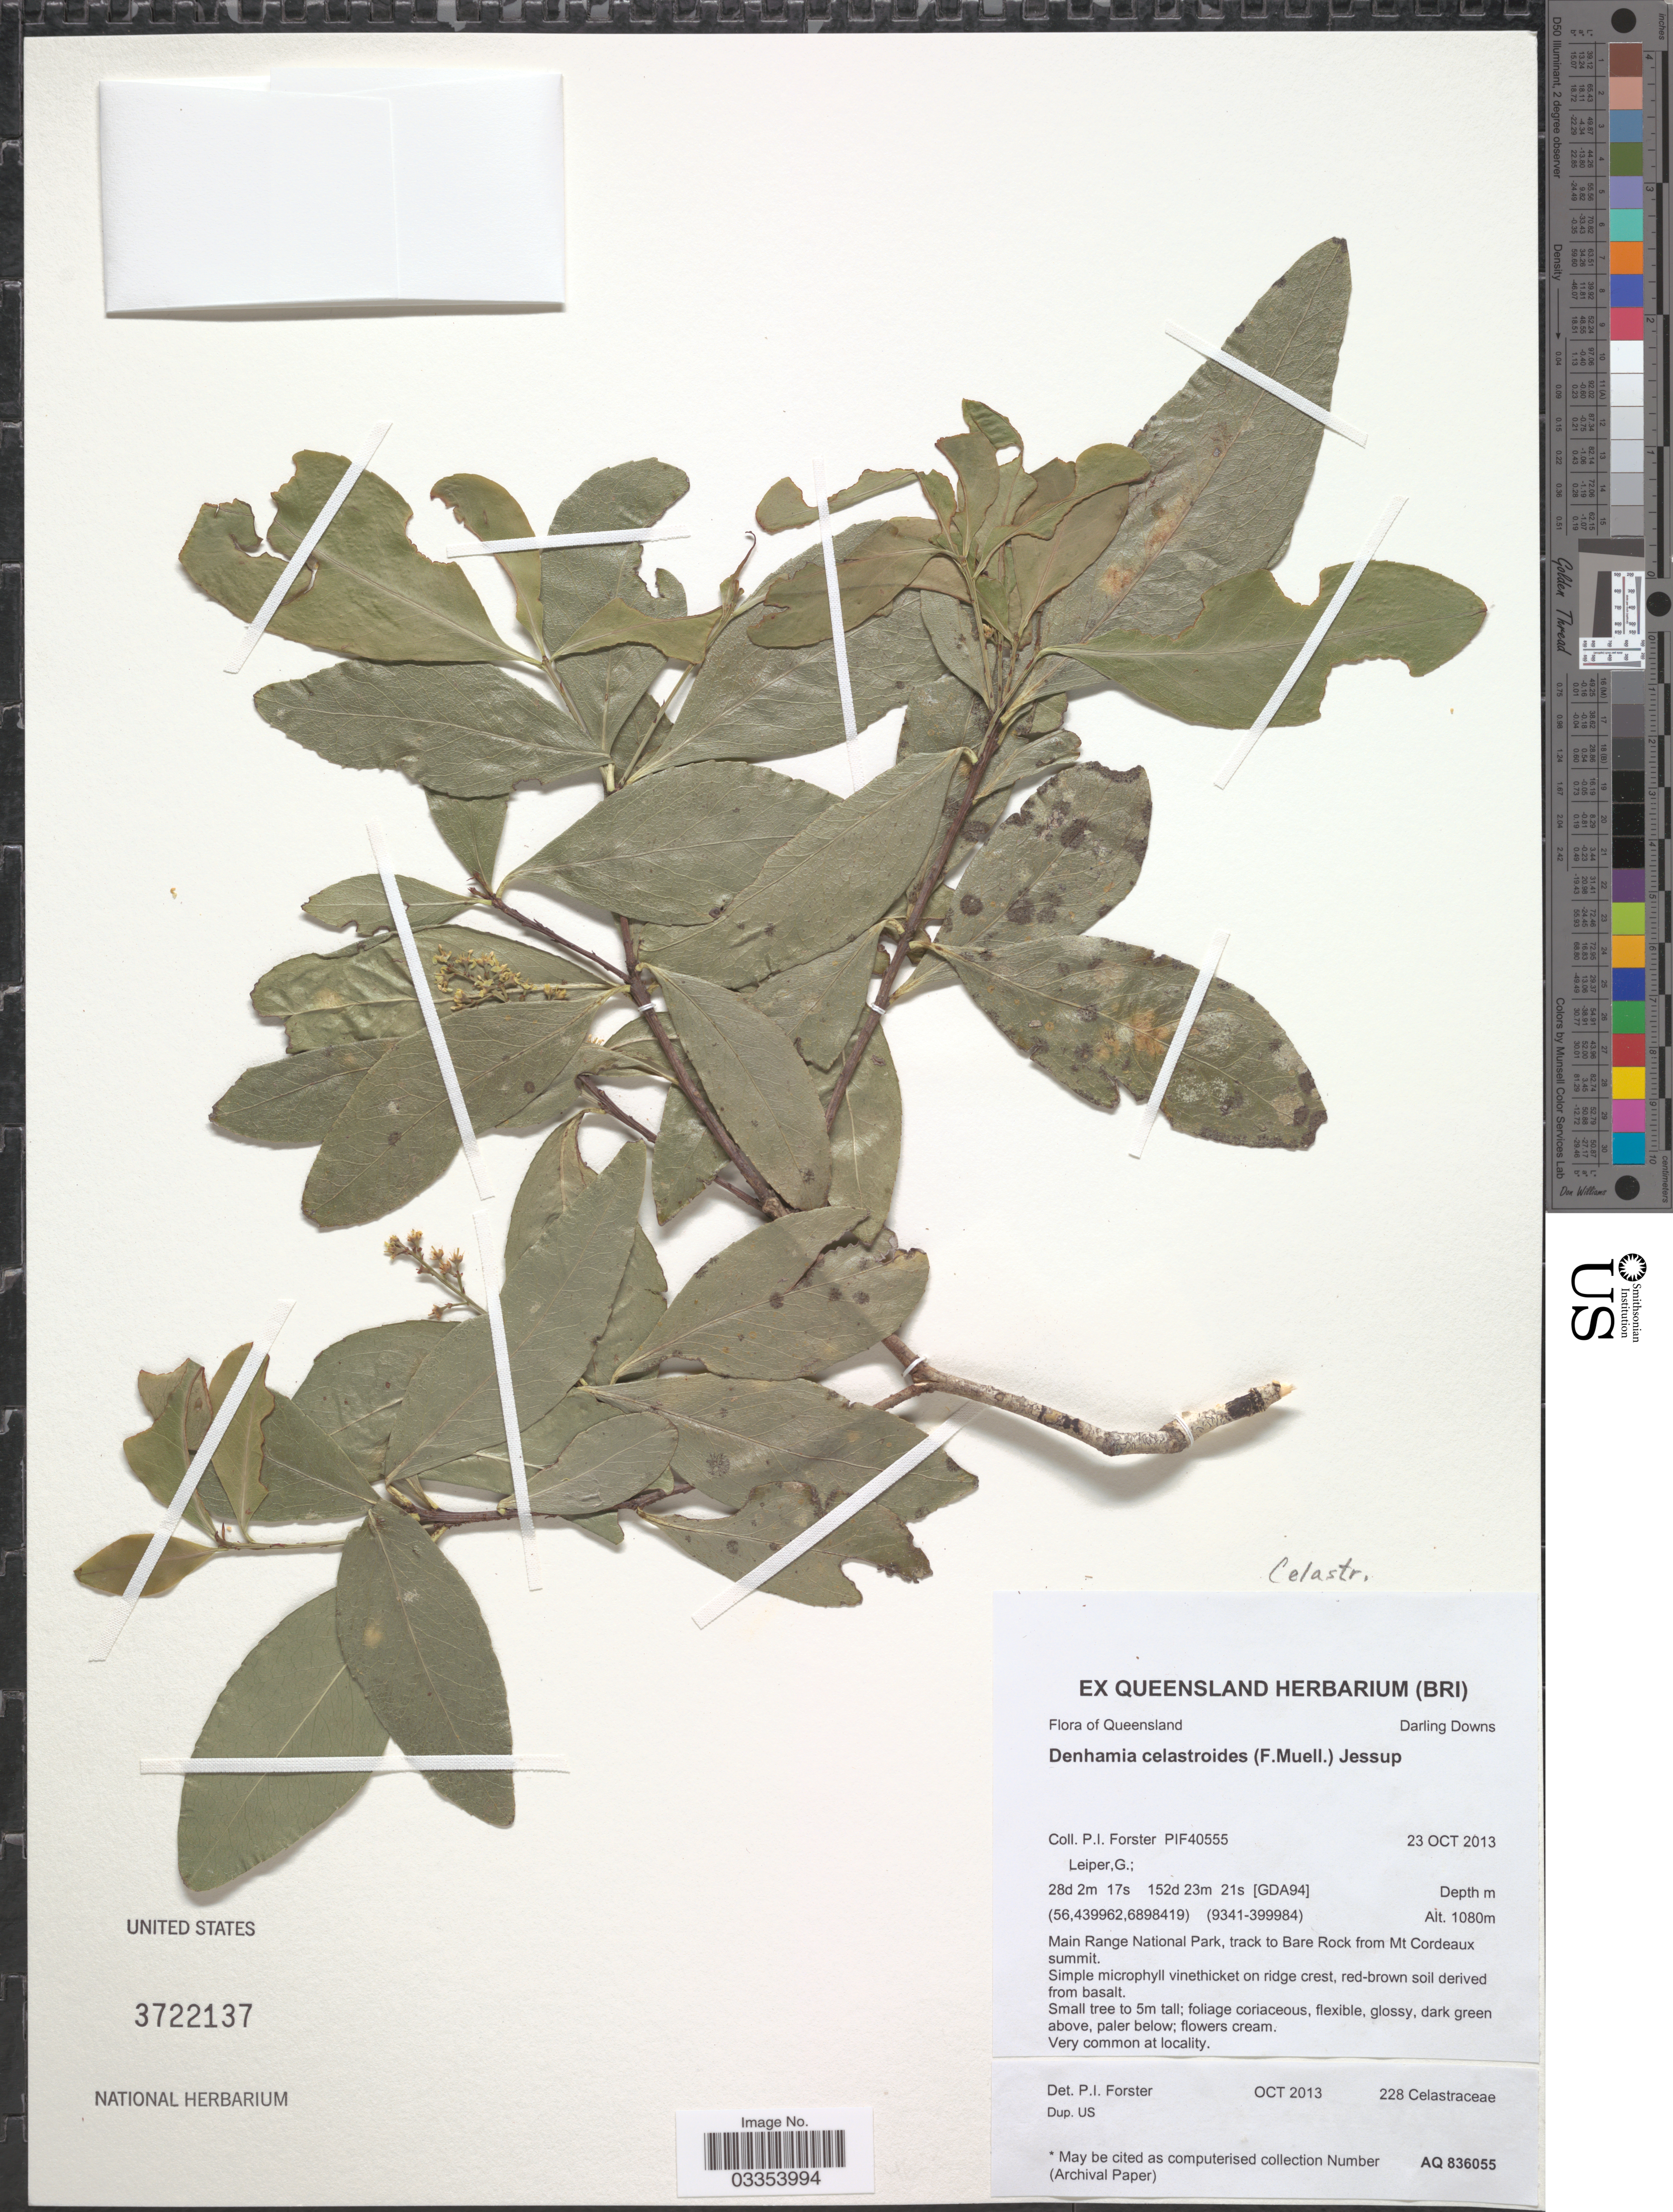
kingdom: Plantae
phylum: Tracheophyta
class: Magnoliopsida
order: Celastrales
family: Celastraceae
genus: Denhamia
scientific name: Denhamia celastroides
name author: (F. Muell.) Jessup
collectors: P. Forster & G. Leiper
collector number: PIF40555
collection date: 2013-10-23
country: Australia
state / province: Queensland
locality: Darling Downs. Main Range National Park, track to Bare Rock from Mt Cordeaux summit. [GDA94][unsure placement].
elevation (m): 1080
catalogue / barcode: US 3722137